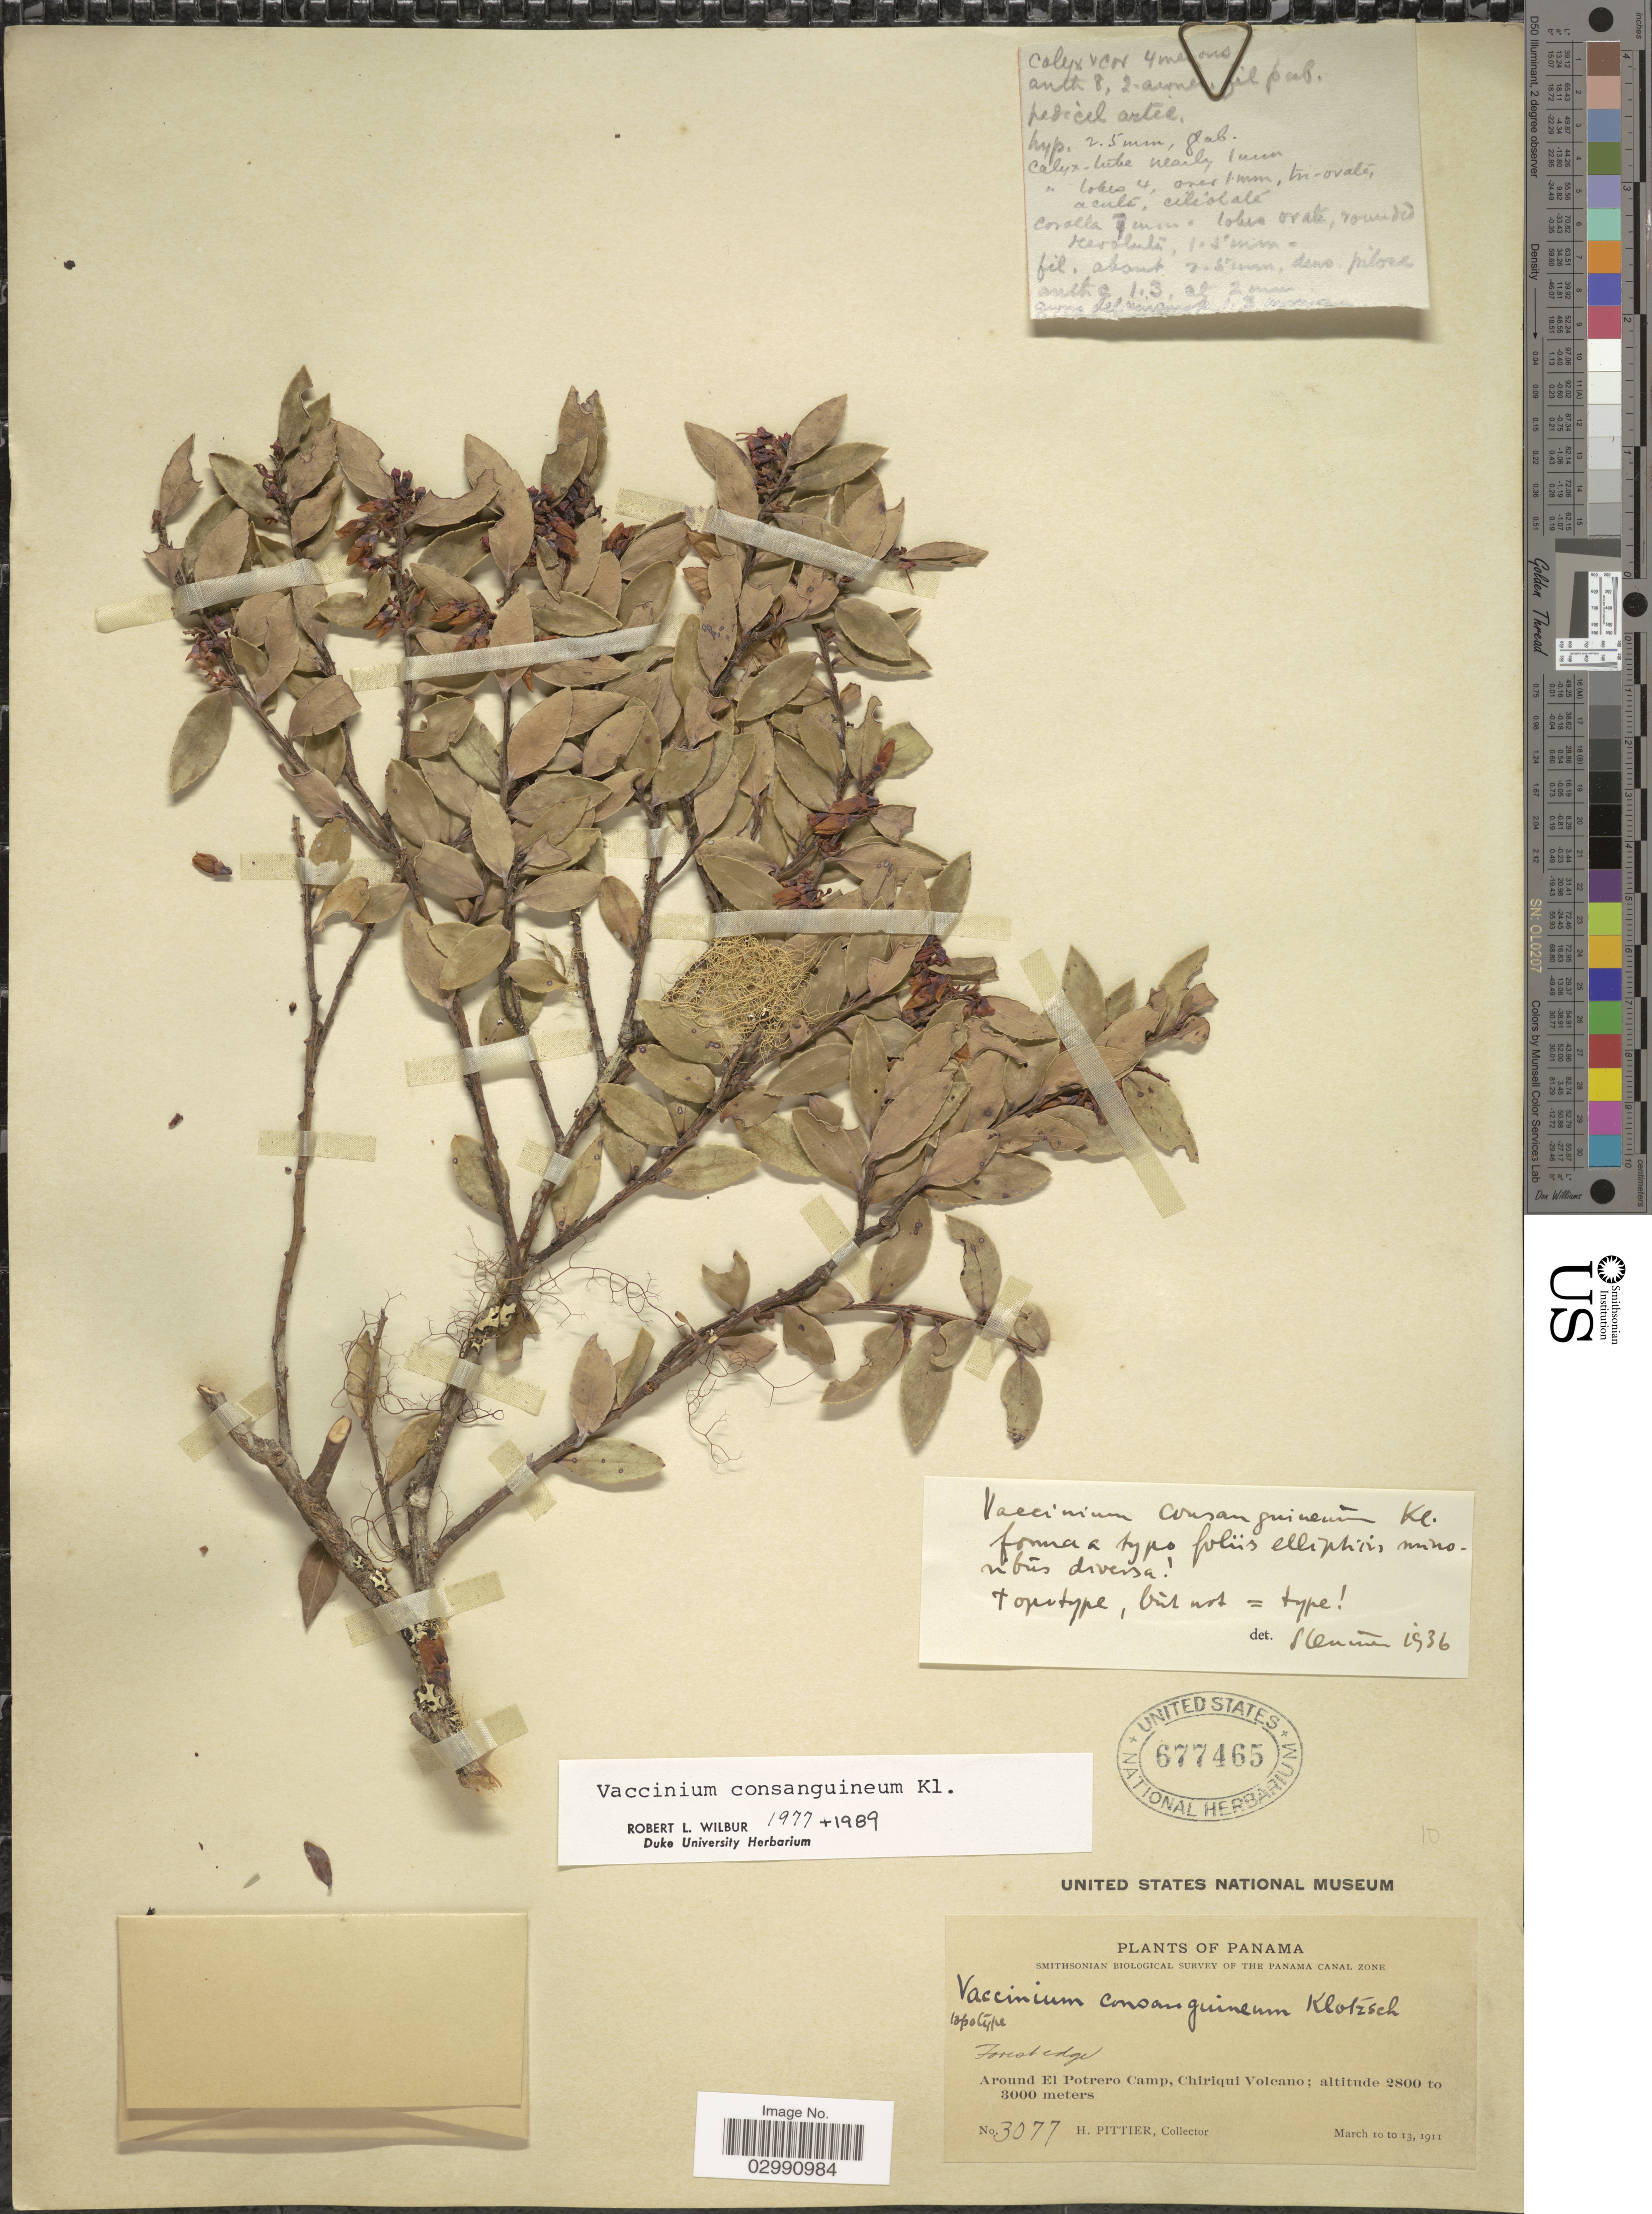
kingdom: Plantae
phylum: Tracheophyta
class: Magnoliopsida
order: Ericales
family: Ericaceae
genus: Vaccinium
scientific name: Vaccinium consanguineum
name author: Klotzsch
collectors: H. F. Pittier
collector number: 3077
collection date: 1911-03-10/1911-03-13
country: Panama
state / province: Chiriqui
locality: Around El Potrero Camp, Chiriqui Volcano.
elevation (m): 2800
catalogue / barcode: US 677465